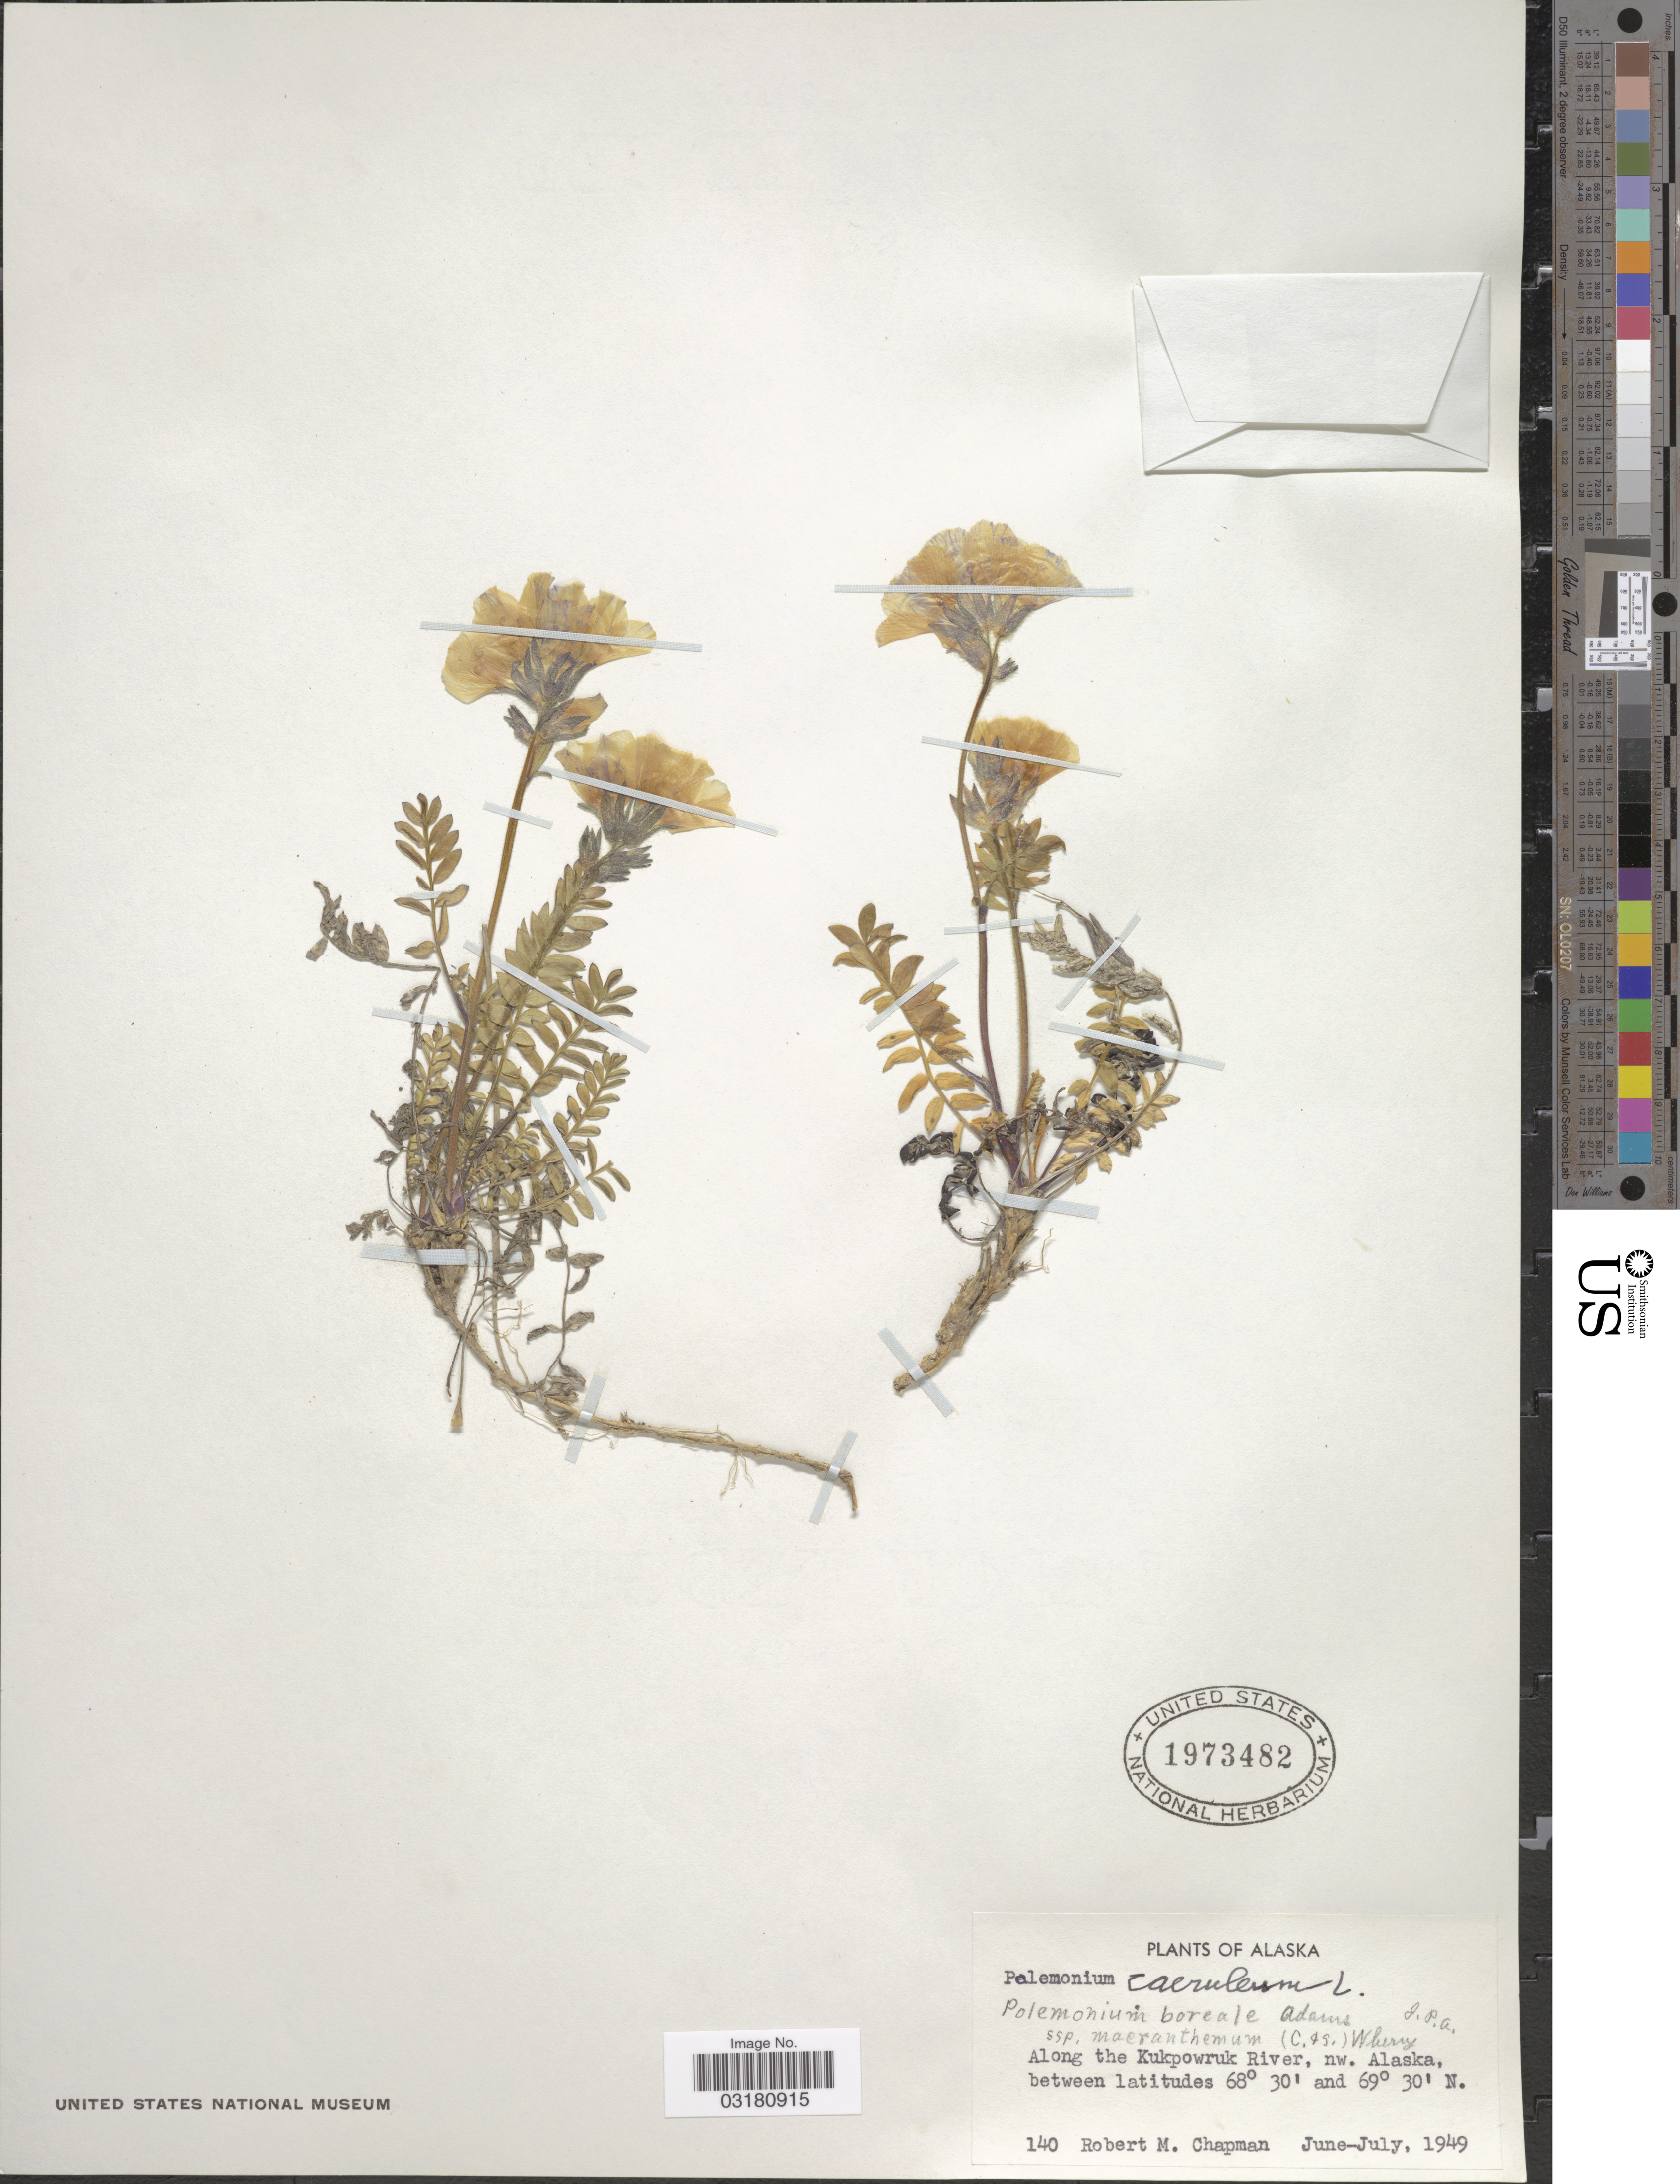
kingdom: Plantae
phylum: Tracheophyta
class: Magnoliopsida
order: Ericales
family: Polemoniaceae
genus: Polemonium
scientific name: Polemonium boreale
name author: Adams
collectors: R. M. Chapman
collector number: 140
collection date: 1949-06/1949-07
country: United States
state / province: Alaska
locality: Along the Kukpowruk River, nw. Alaska.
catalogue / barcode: US 1973482